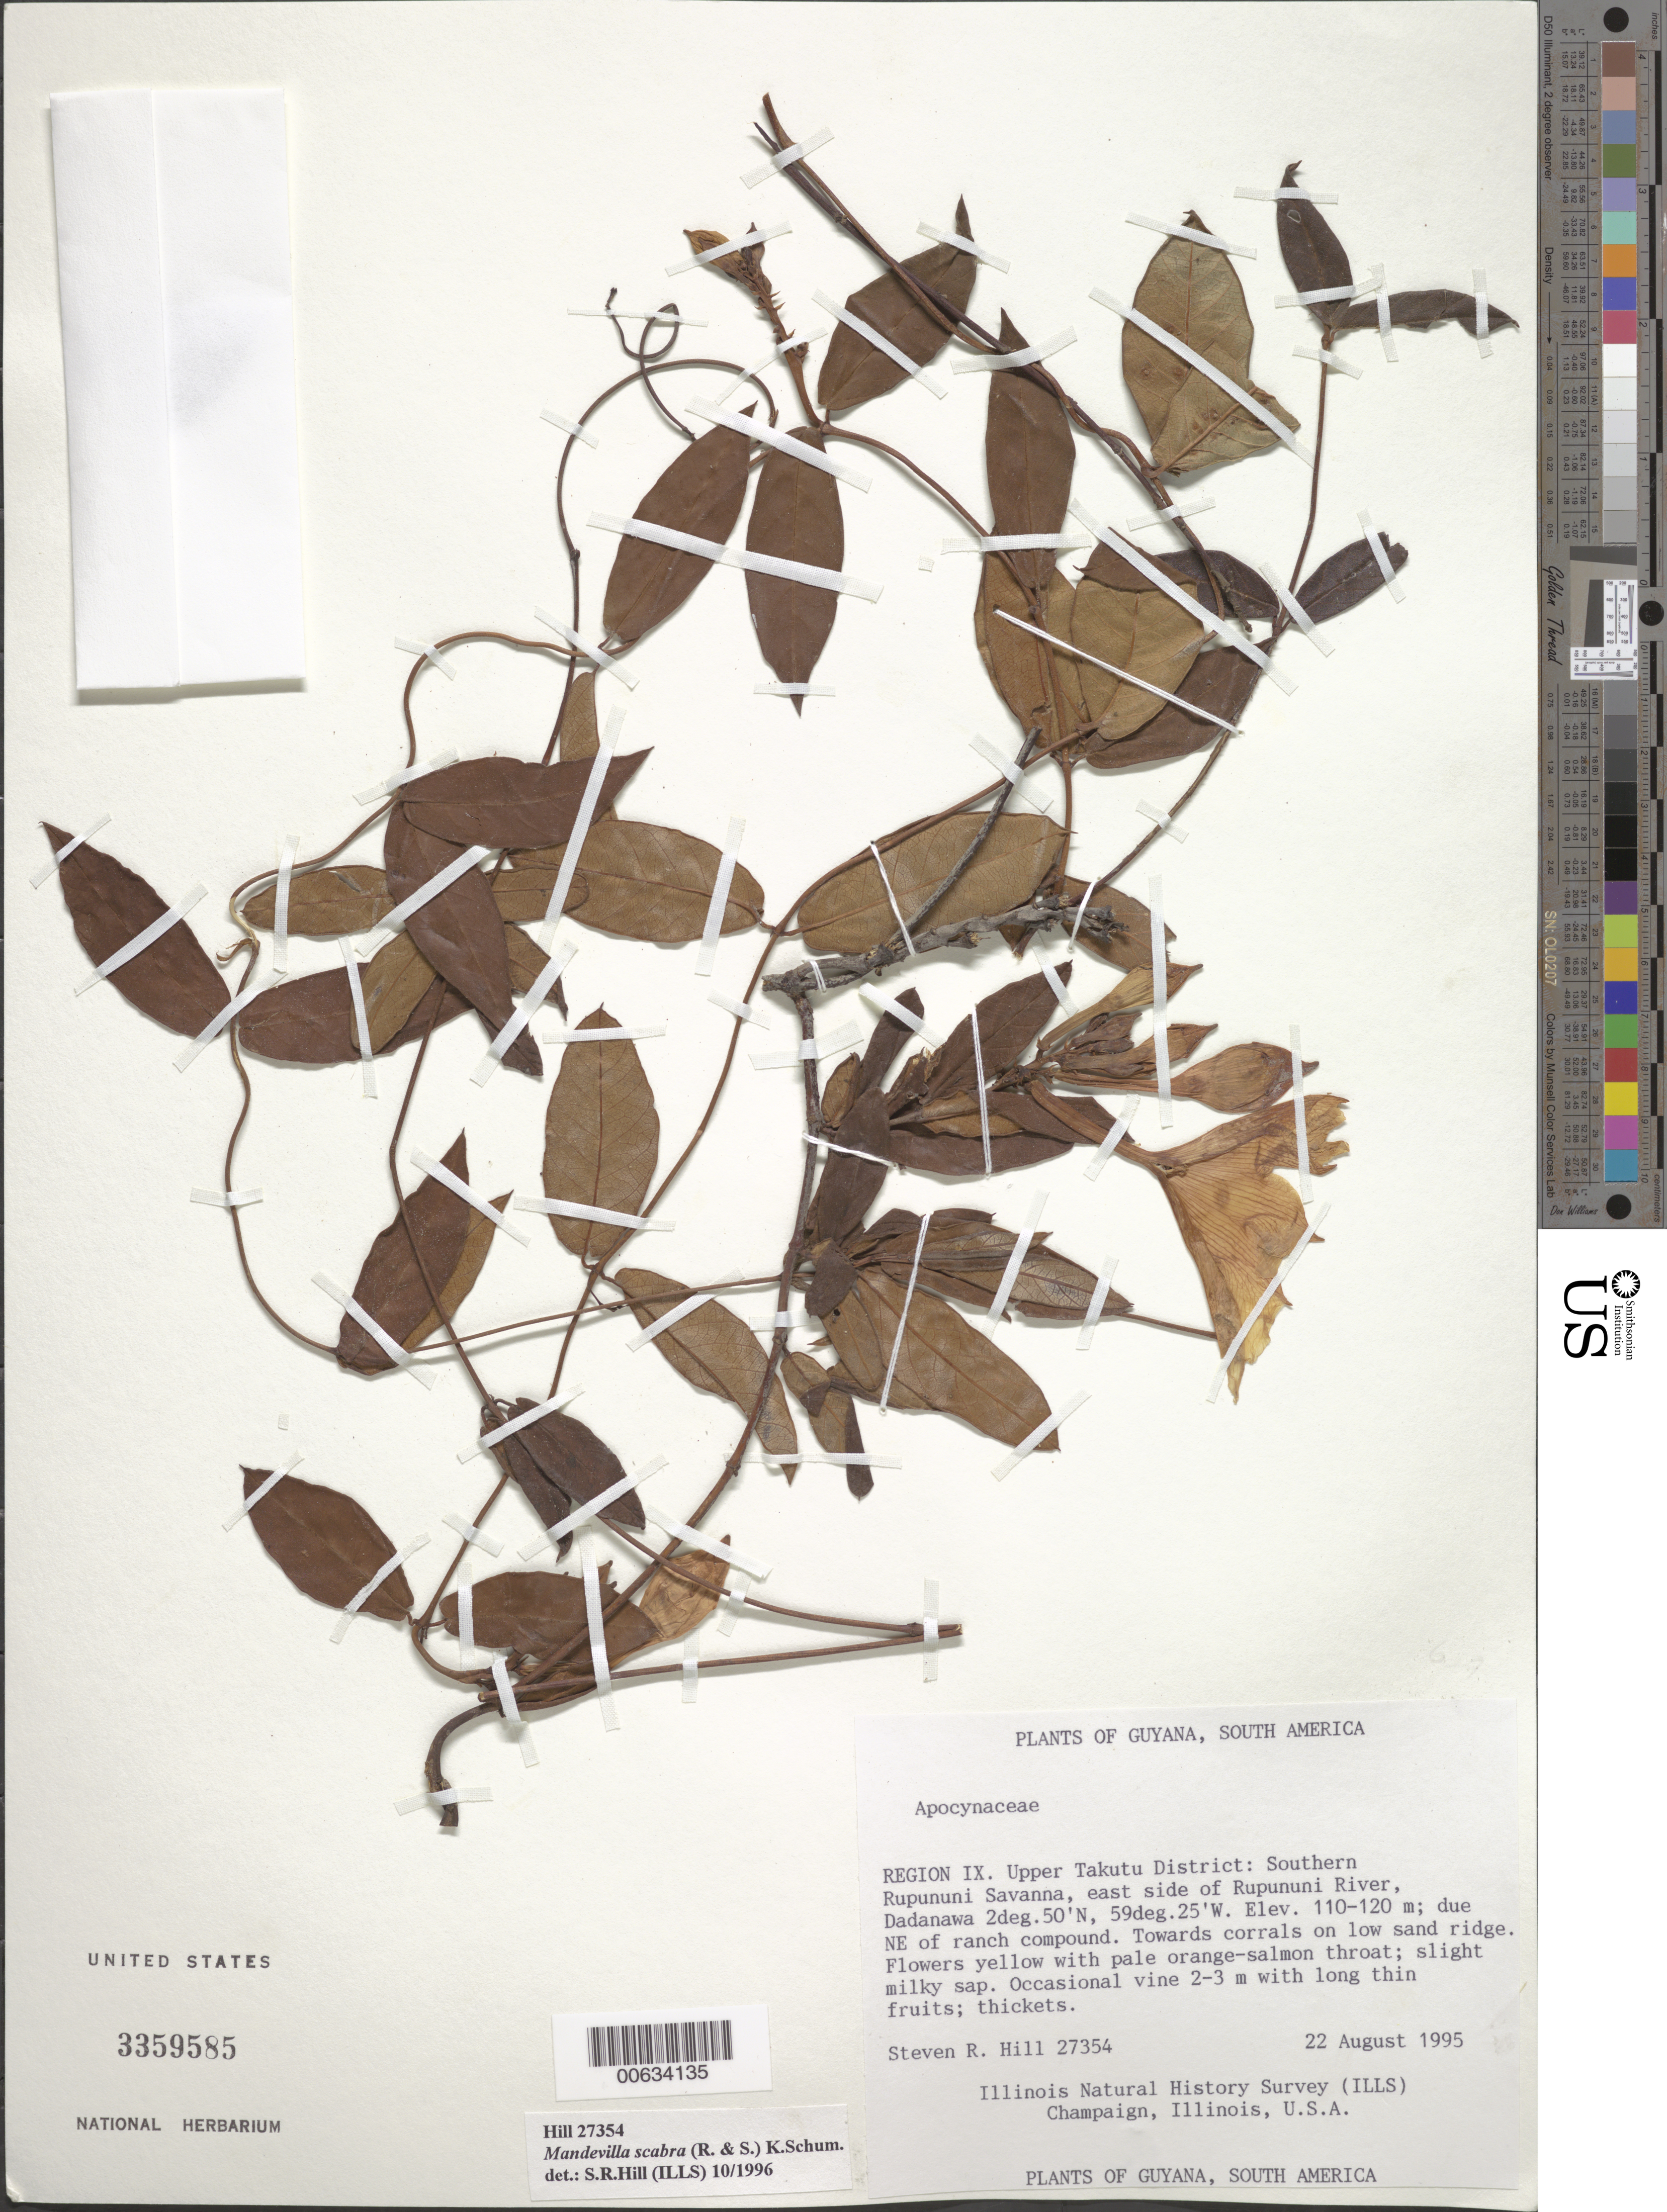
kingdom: Plantae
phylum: Tracheophyta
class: Magnoliopsida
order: Gentianales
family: Apocynaceae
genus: Mandevilla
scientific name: Mandevilla scabra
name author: (Hoffmanns. ex Roem. & Schult.) K. Schum.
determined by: Hill, Steven R.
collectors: S. R. Hill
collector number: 27354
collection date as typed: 22-Aug-95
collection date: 1995-08-22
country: Guyana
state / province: U. Takutu-U. Essequibo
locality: Dadanawa, southern Rupununi Savanna, E side of Rupununi R.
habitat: Towards corrals on low sand ridge; in thickets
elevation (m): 110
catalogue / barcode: US 3359585